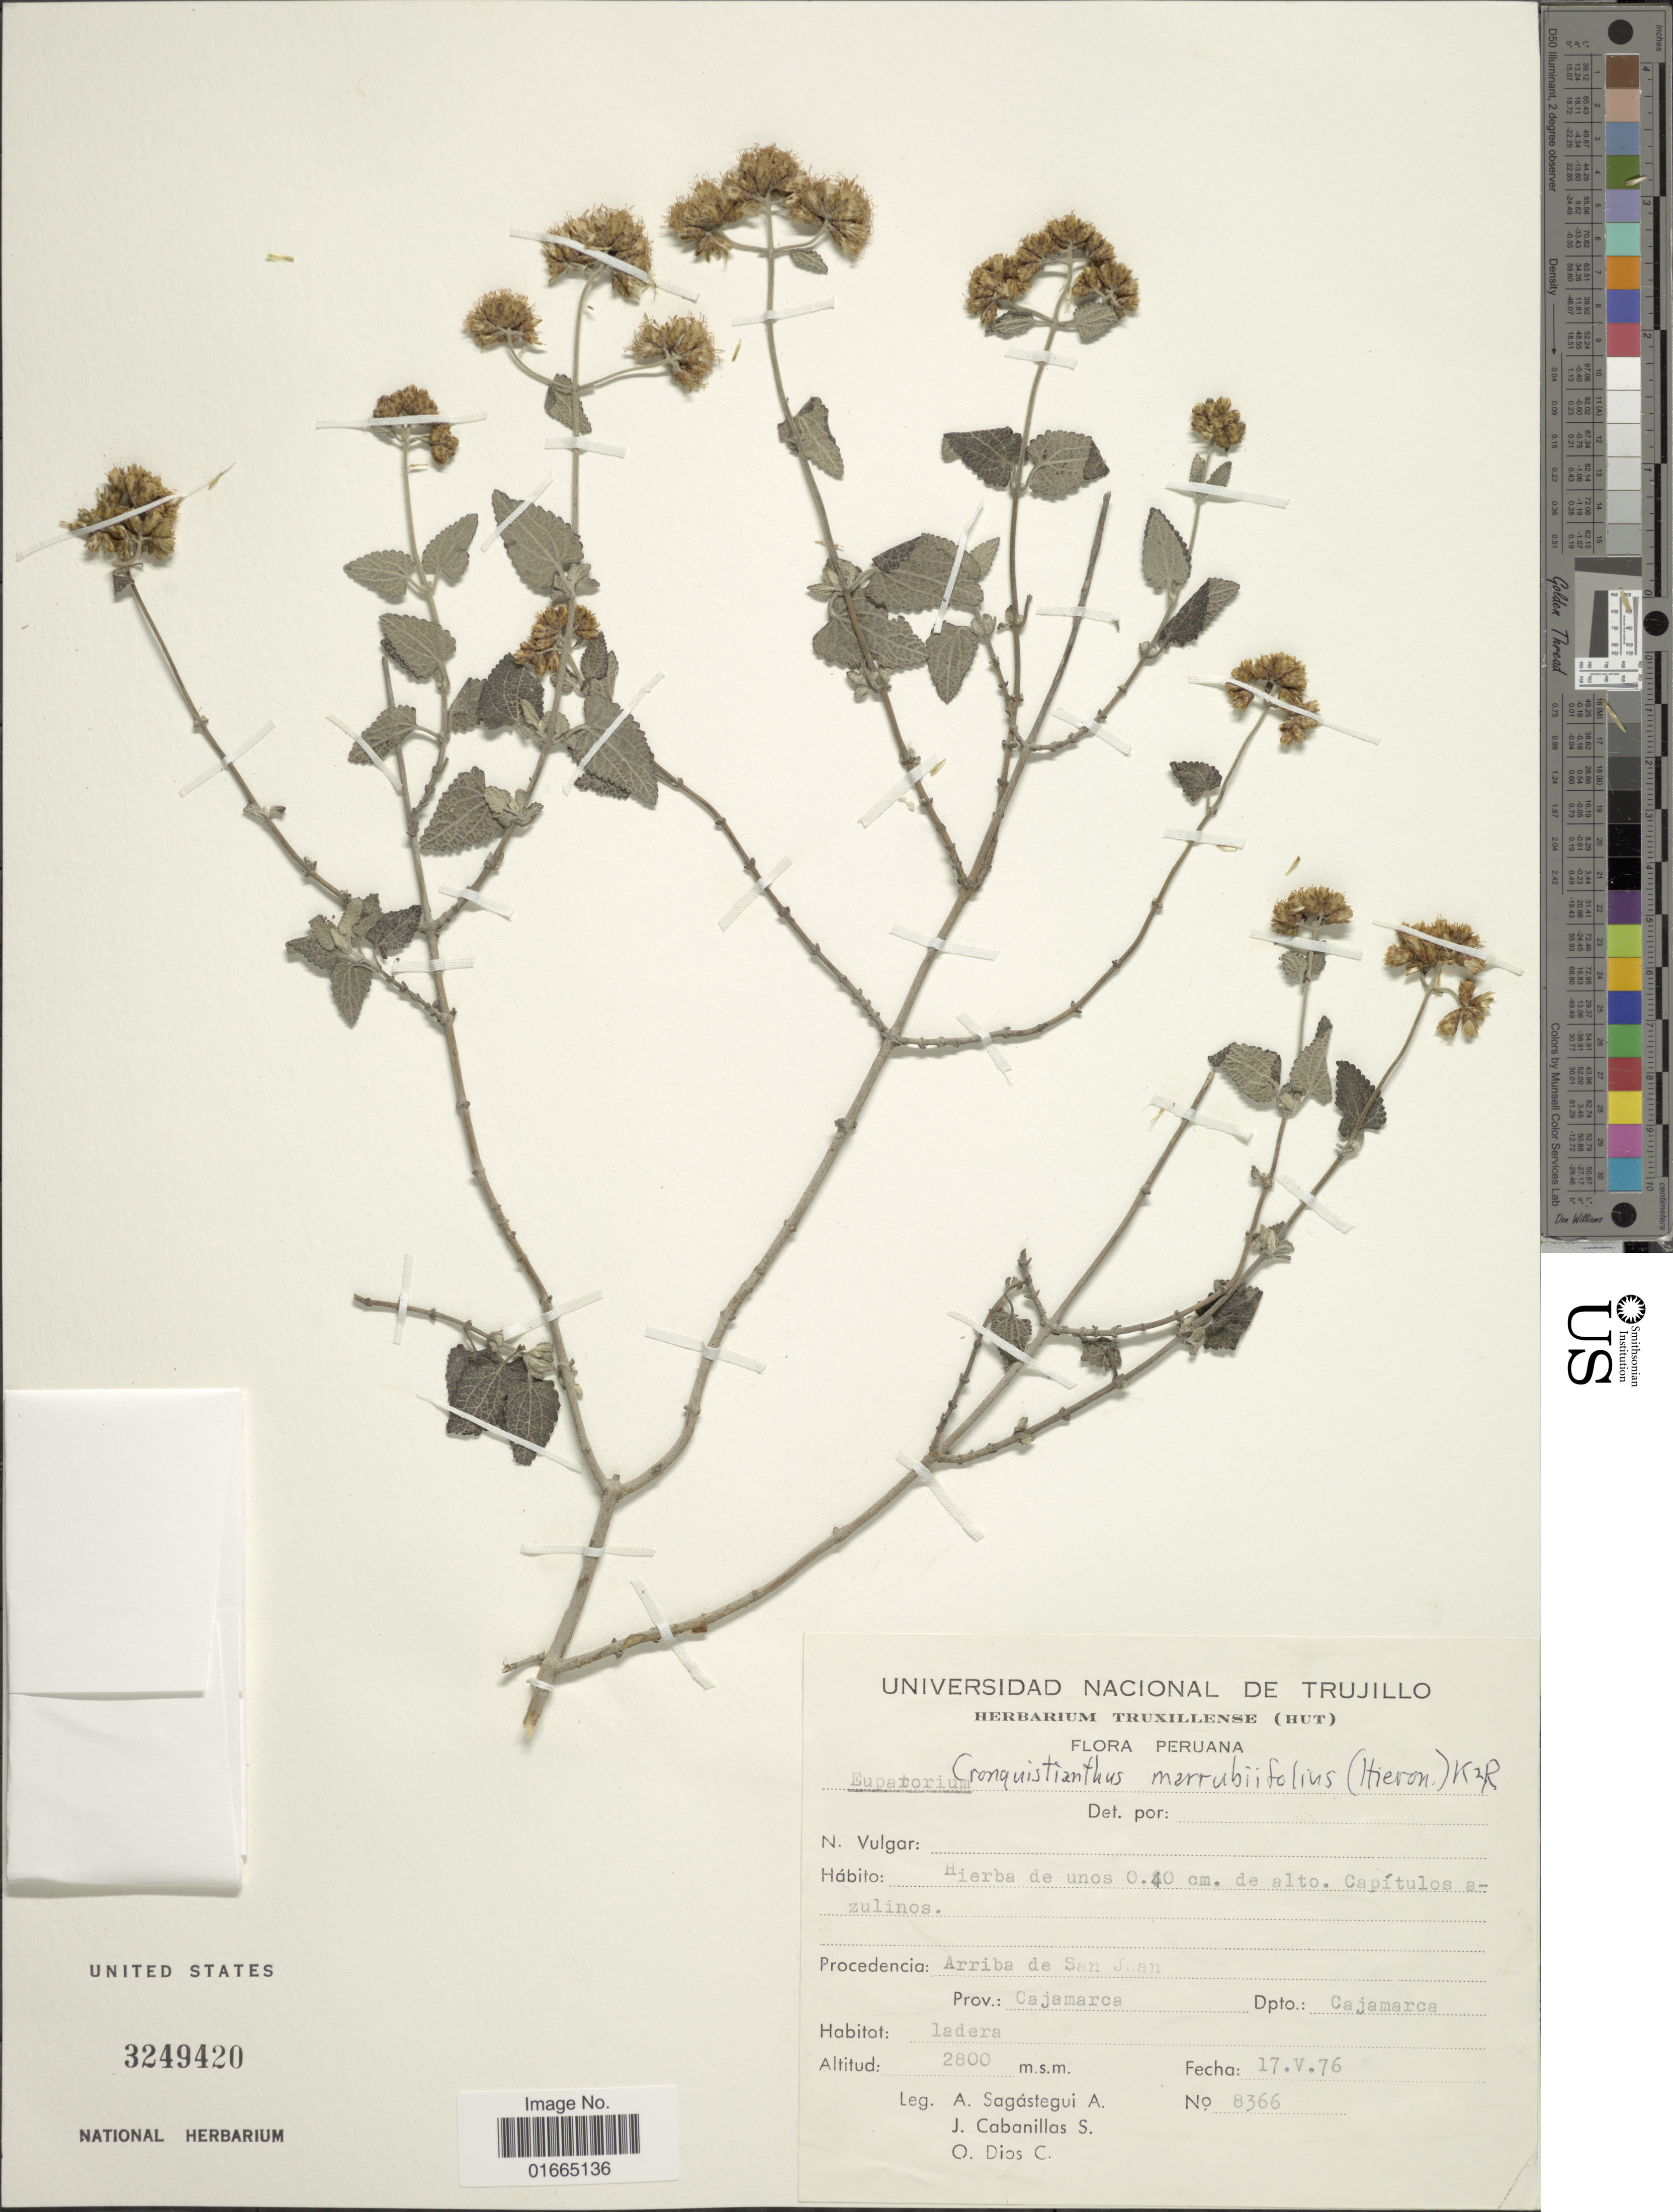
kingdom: Plantae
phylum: Tracheophyta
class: Magnoliopsida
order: Asterales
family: Asteraceae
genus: Cronquistianthus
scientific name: Cronquistianthus marrubiifolius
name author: (Hieron.) R.M. King & H. Rob.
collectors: A. Sagástegui A., J. Cabanillas S. & O. Dios C.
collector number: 8366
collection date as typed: Transcribed d/m/y: 17/5/76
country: Peru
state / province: Cajamarca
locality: Arriba de San Juan. Prov.: Cajamarca. Dpto.: Cajamarca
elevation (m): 2800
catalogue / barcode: US 3249420